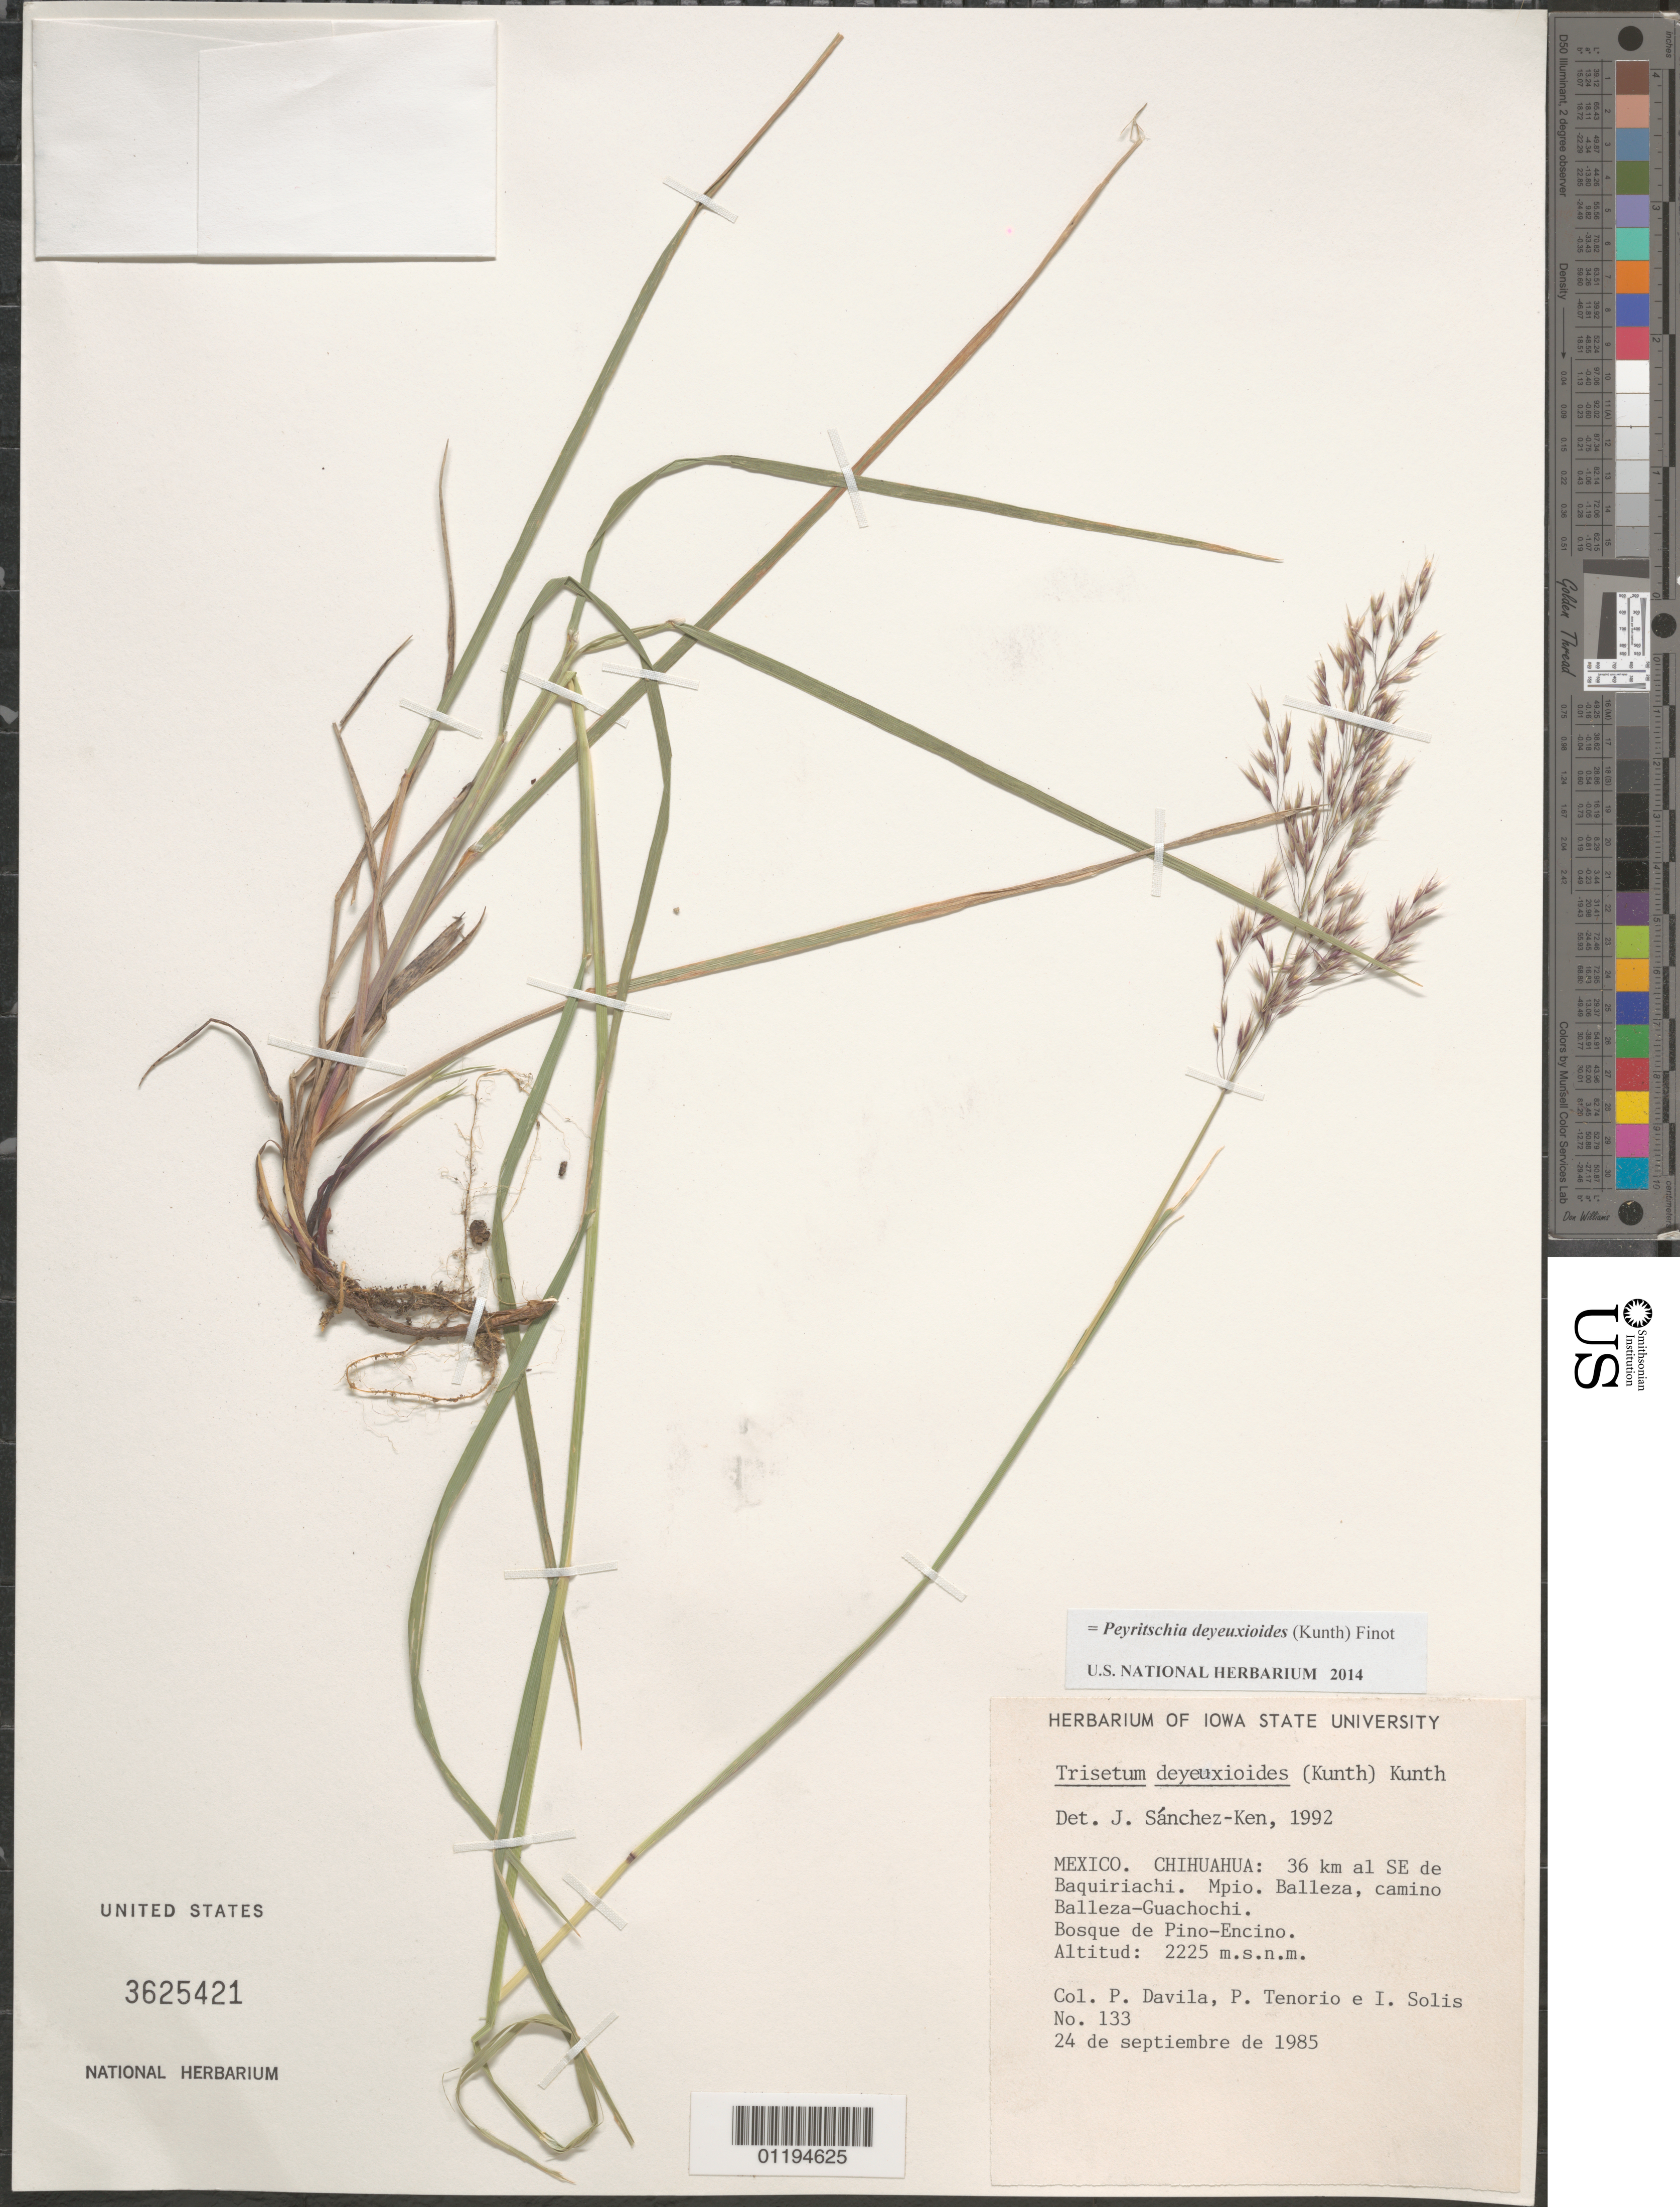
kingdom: Plantae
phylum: Tracheophyta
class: Liliopsida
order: Poales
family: Poaceae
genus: Peyritschia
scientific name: Peyritschia deyeuxioides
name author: (Kunth) Finot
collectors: P. Dávila, Tenorio, P. & I. Solis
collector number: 133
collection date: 1985-09-24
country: Mexico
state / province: Chihuahua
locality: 36 km SE of Baquiriachi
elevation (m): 2225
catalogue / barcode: US 3625421